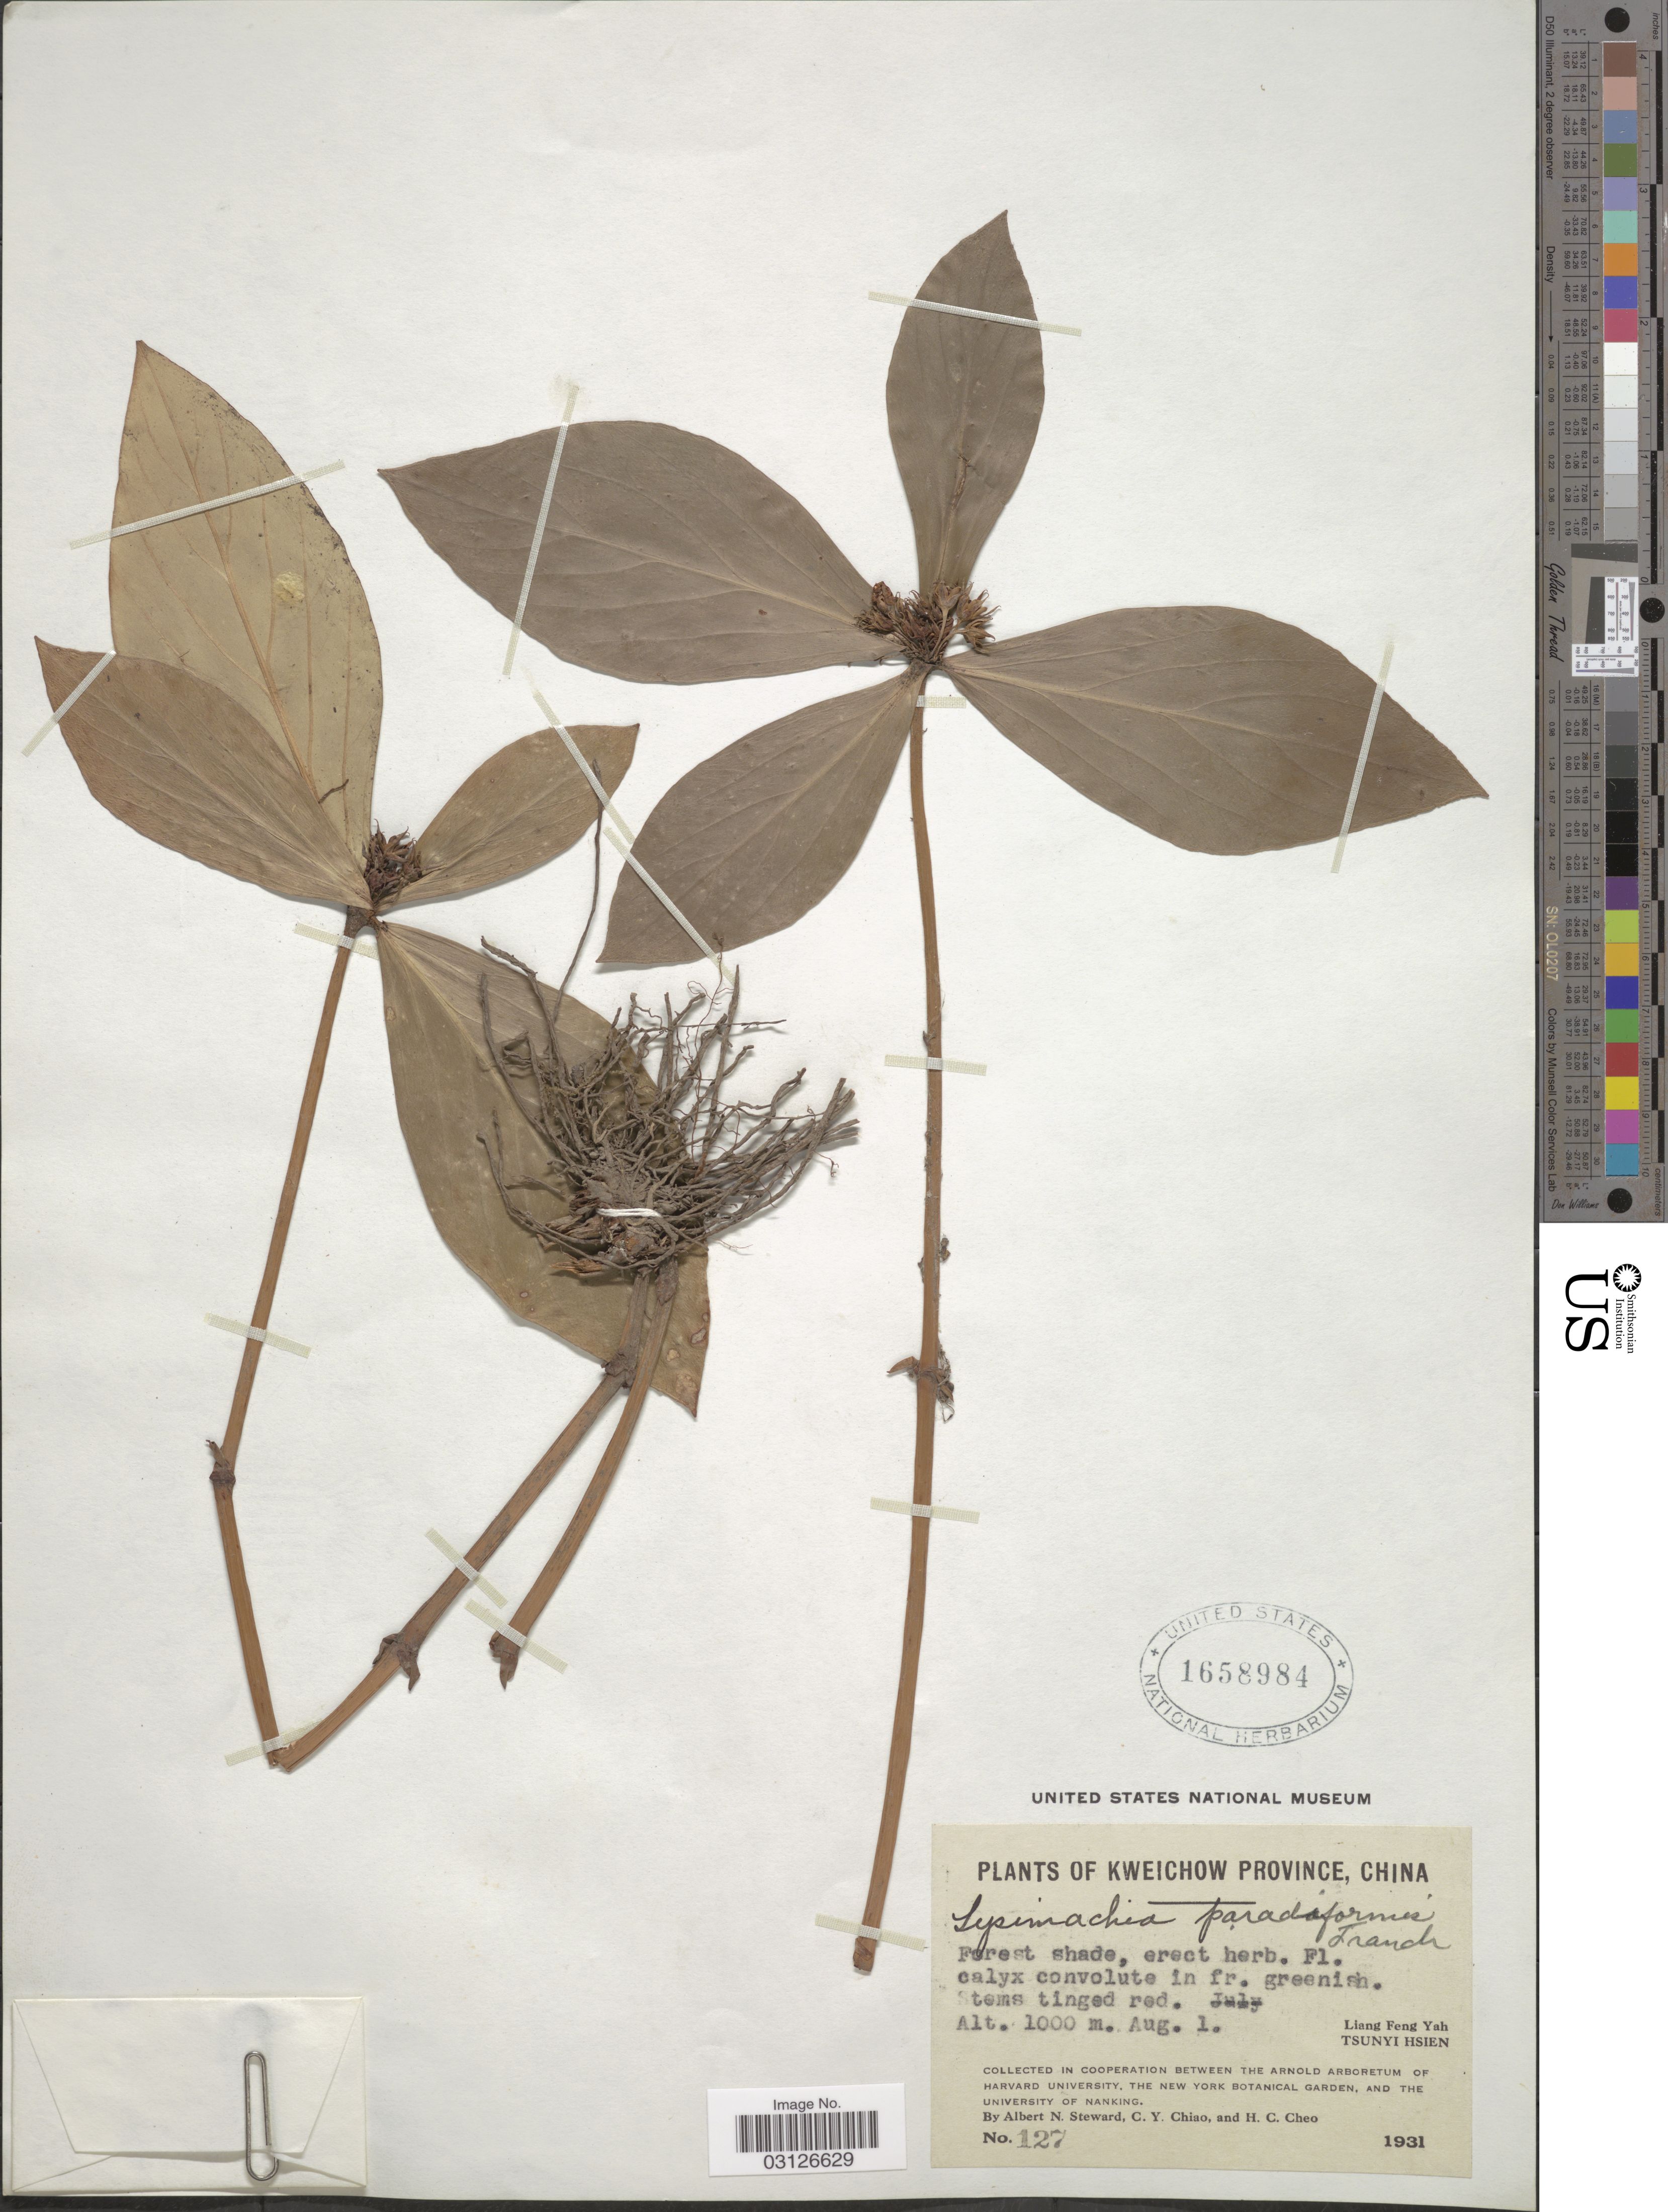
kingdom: Plantae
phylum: Tracheophyta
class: Magnoliopsida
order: Ericales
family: Primulaceae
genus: Lysimachia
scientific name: Lysimachia paridiformis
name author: Franch.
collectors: A. N. Steward, C. Y. Chiao & H. Cheo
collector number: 127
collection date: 1931-08-01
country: China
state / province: Guizhou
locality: Kweichow Province. Liang Feng Yah. Tsunyi Hsien.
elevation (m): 1000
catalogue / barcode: US 1658984